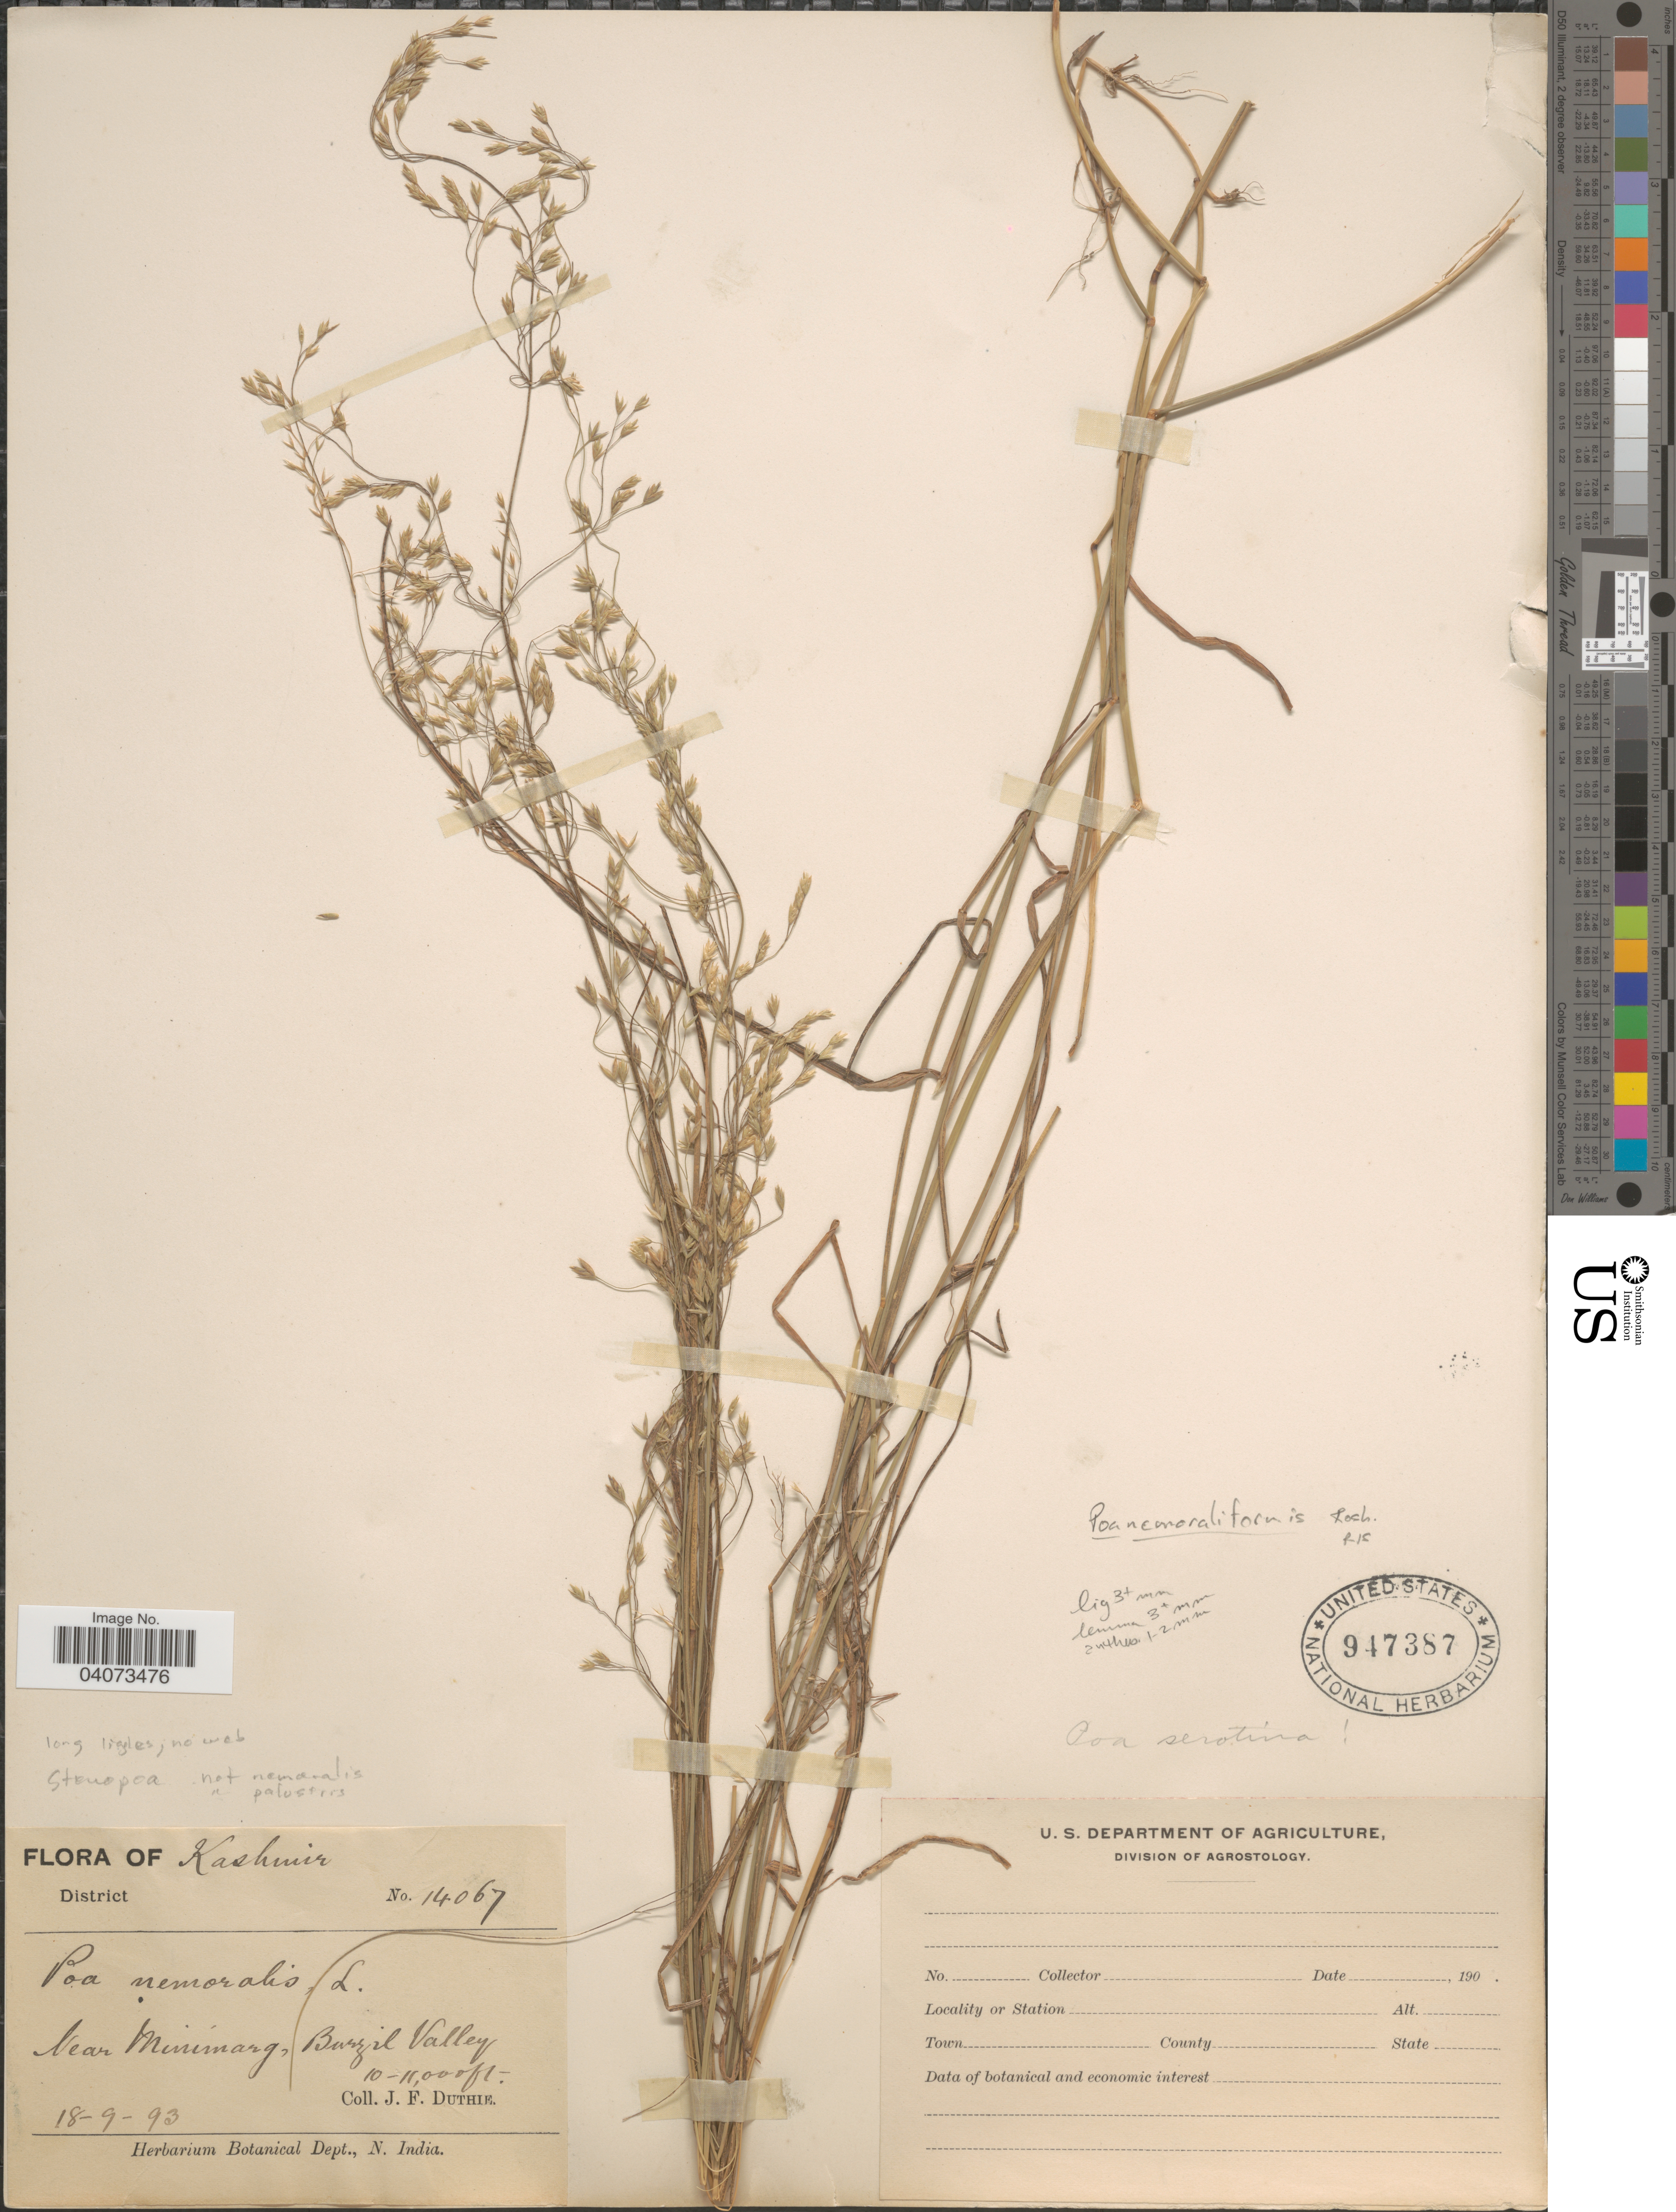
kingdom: Plantae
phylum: Tracheophyta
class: Liliopsida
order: Poales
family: Poaceae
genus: Poa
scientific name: Poa neosachalinensis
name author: Prob.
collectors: J. F. Duthie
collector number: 14067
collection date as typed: Transcribed d/m/y: 18/9/93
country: India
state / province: Jammu and Kashmir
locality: Kashmir. Near Minimarg, Burzil Valley.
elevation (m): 3048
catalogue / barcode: US 947387